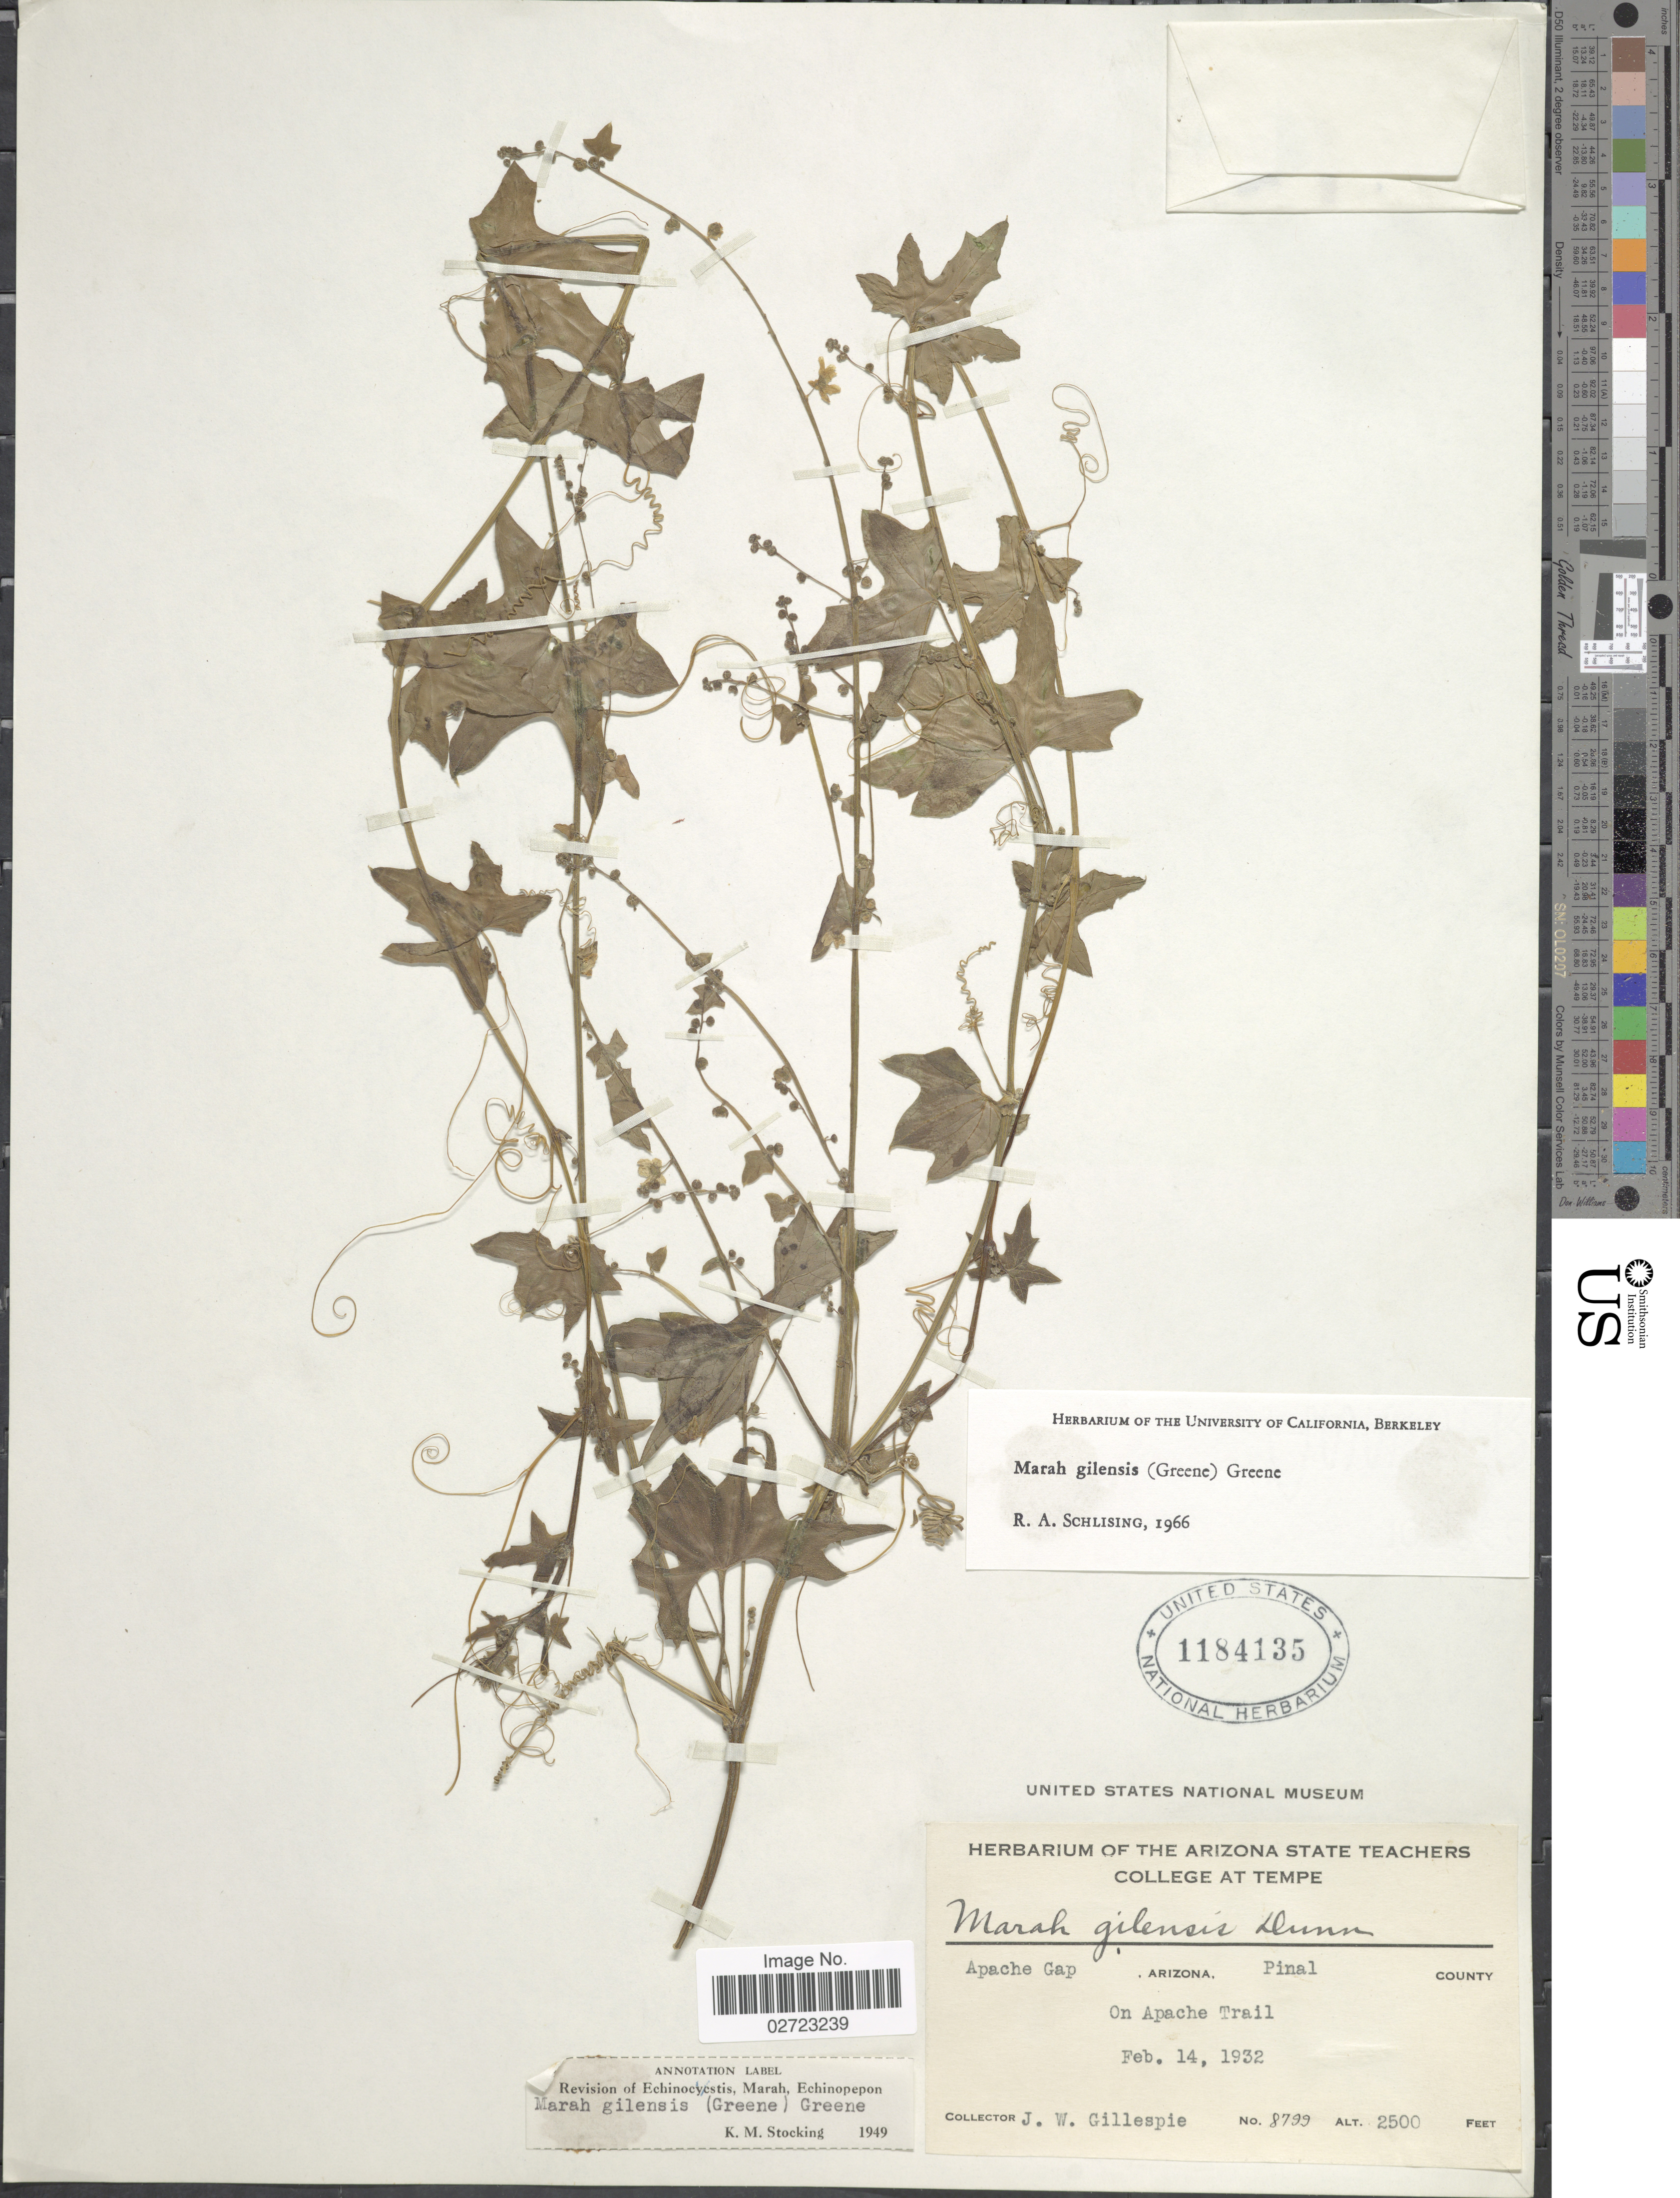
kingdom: Plantae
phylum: Tracheophyta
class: Magnoliopsida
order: Cucurbitales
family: Cucurbitaceae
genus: Marah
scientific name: Marah gilensis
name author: (Greene) Greene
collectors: J. W. Gillespie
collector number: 8799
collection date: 1932-02-14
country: United States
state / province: Arizona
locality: Apache Gap, Pinal County, on Apache Trail.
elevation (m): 762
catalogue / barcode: US 1184135